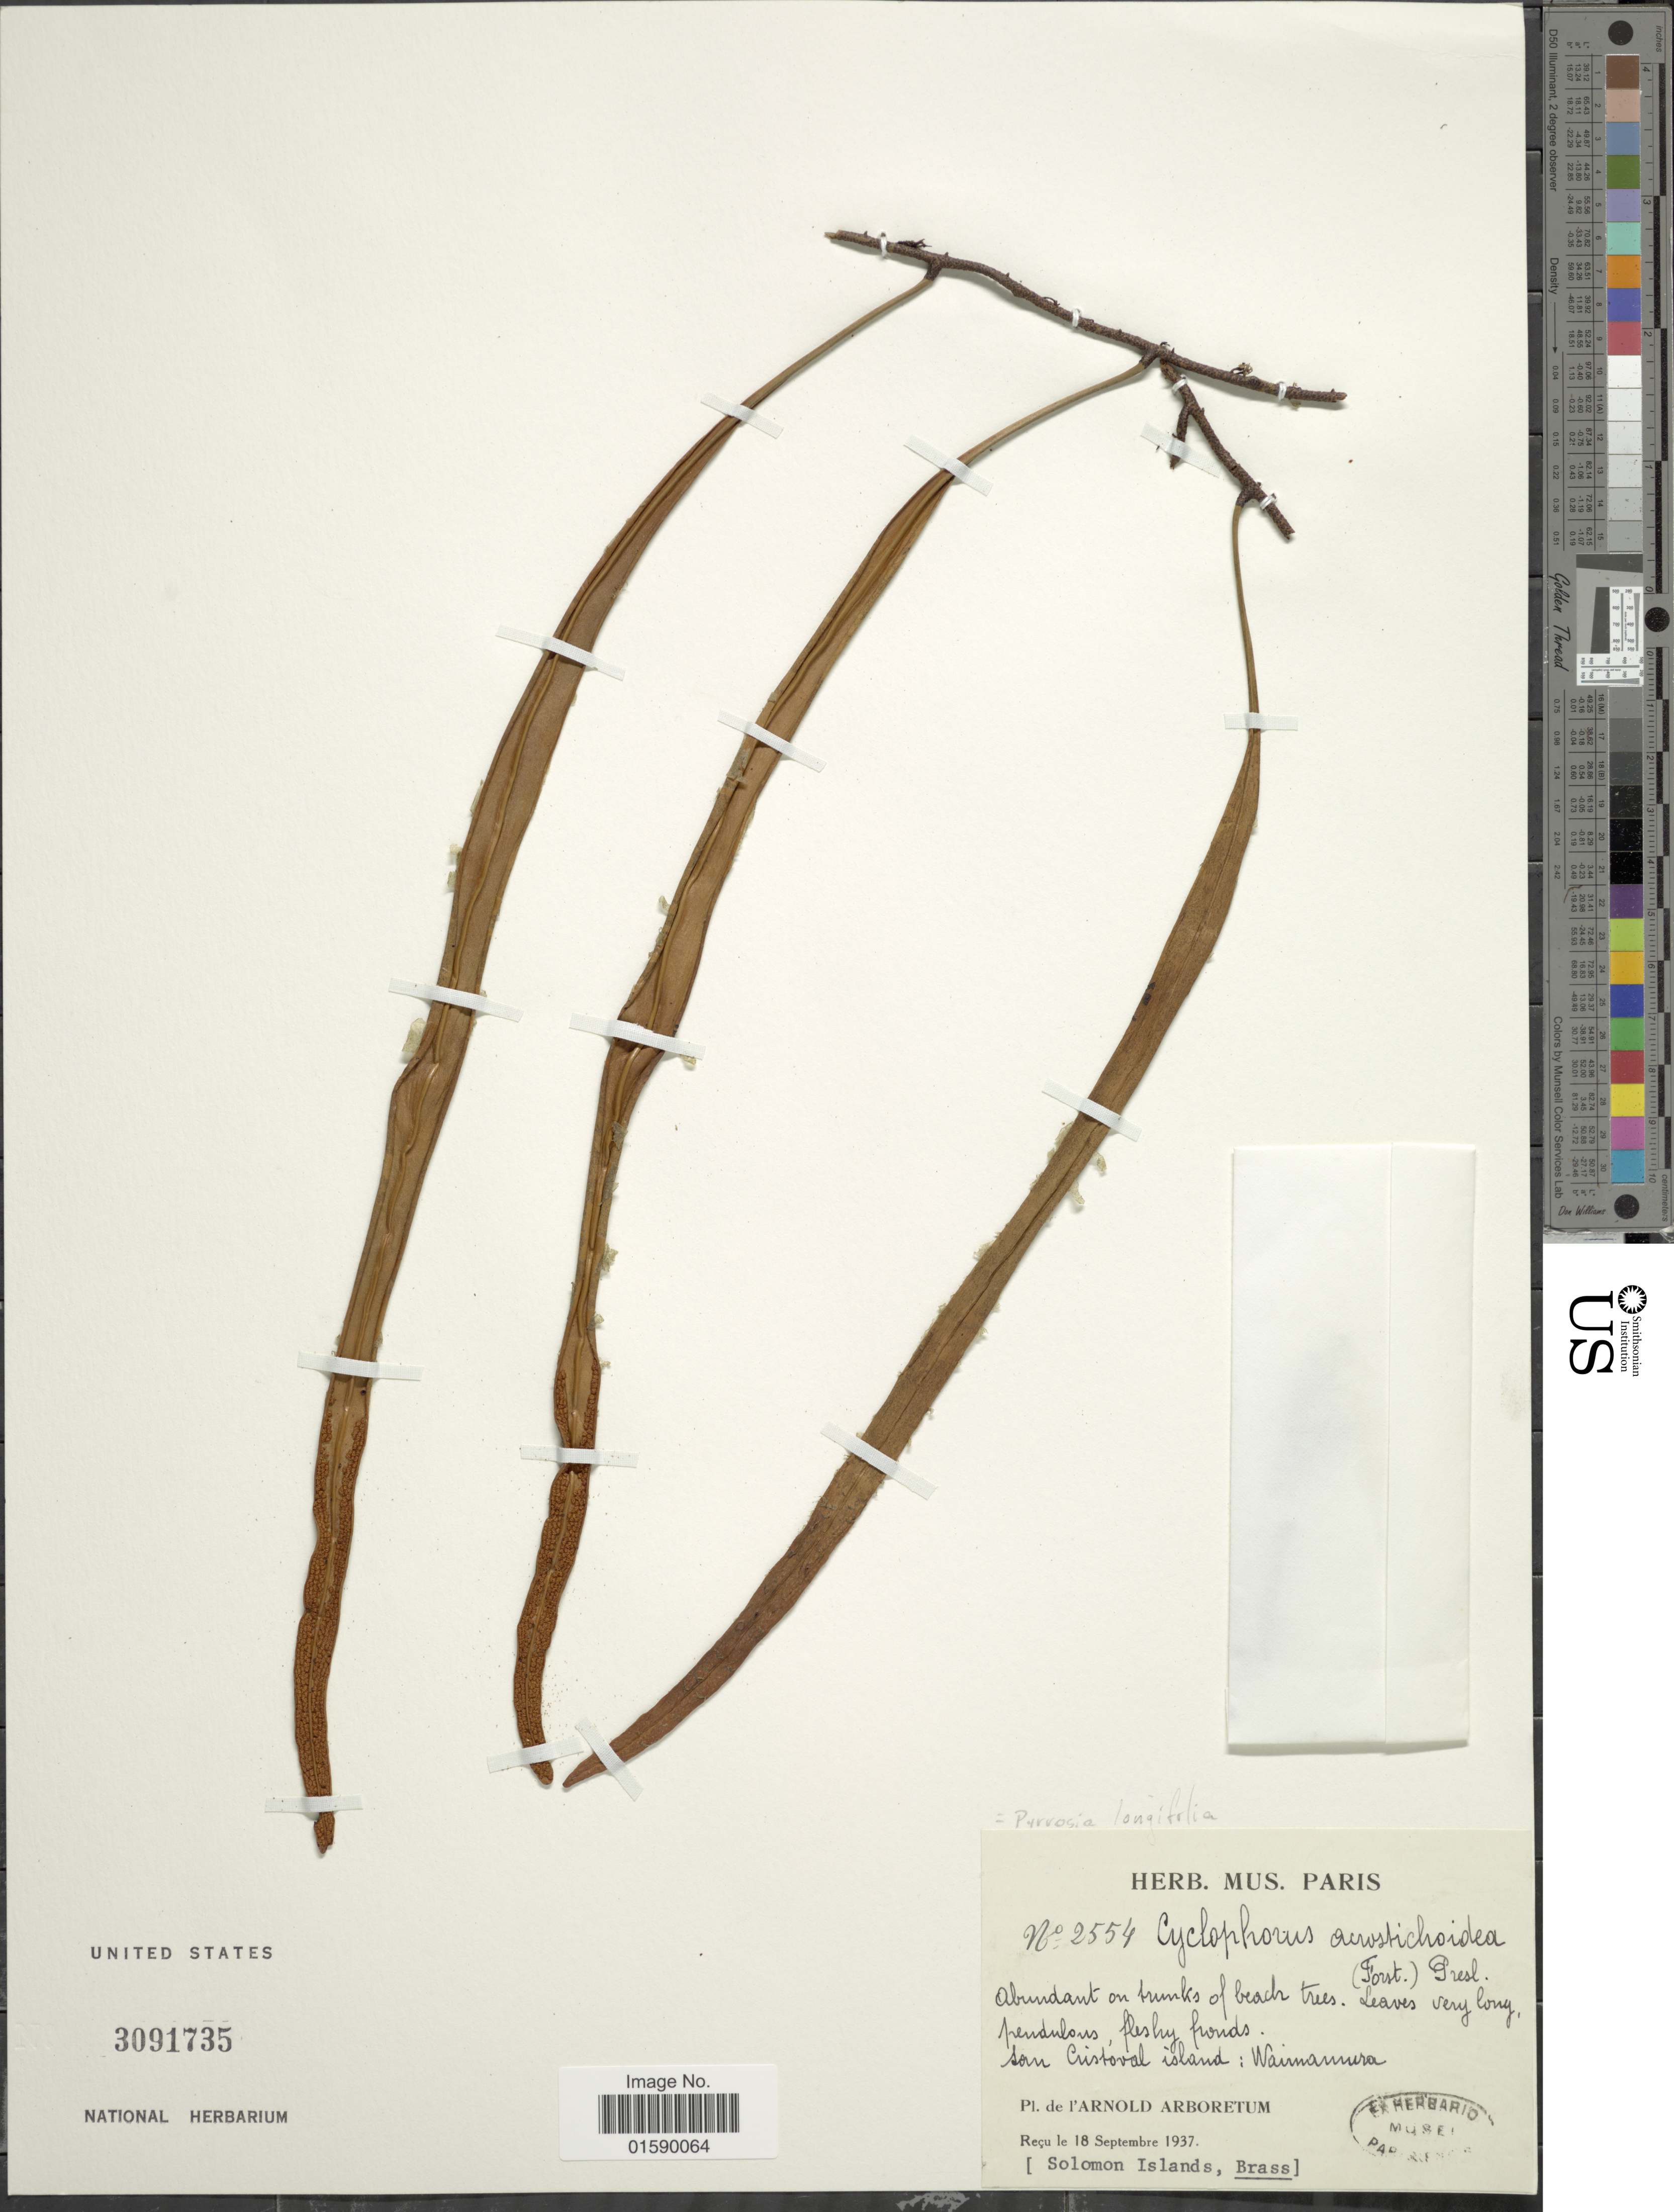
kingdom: Plantae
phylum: Tracheophyta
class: Polypodiopsida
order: Polypodiales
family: Polypodiaceae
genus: Pyrrosia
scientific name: Pyrrosia longifolia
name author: (Burm. f.) C.V. Morton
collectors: L. J. Brass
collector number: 2554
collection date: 1937-09-18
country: Solomon Islands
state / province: Solomon Islands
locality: San Cristobal Island: Waimarumura, Pl. de l'Arnold Arboretum. [interpreted]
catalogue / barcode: US 3091735